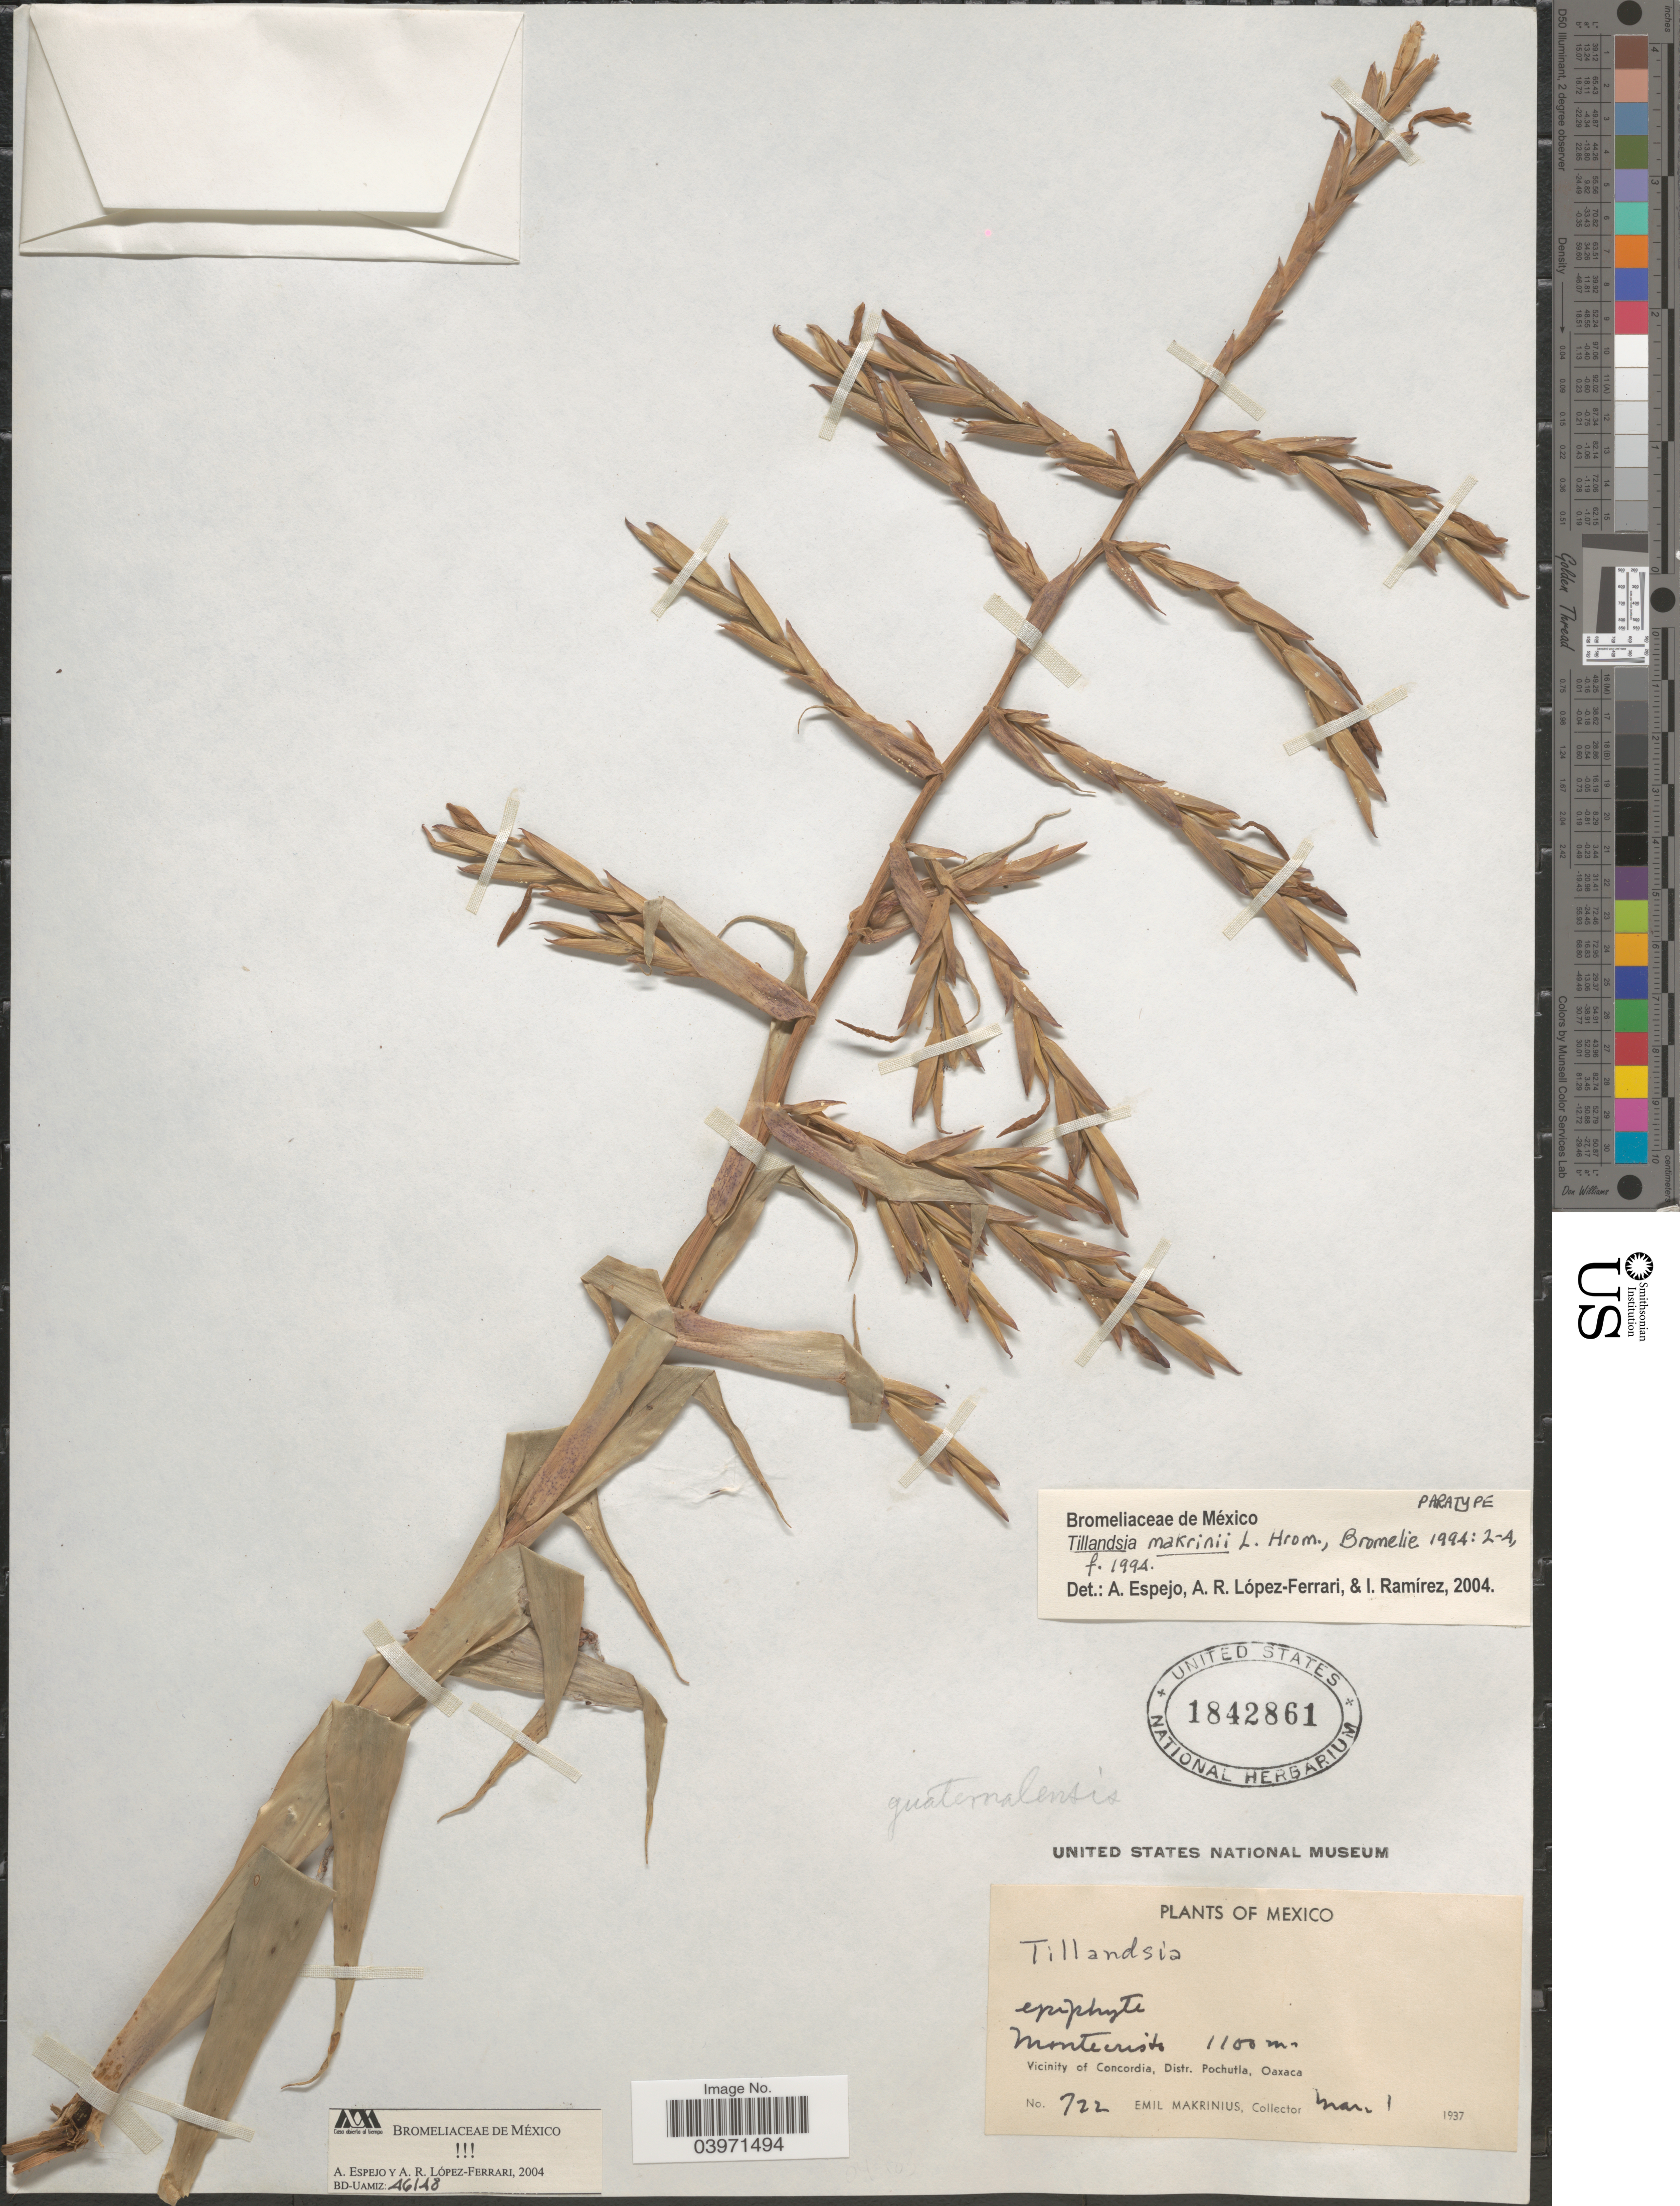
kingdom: Plantae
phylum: Tracheophyta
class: Liliopsida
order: Poales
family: Bromeliaceae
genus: Tillandsia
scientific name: Tillandsia makrinii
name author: L. Hrom.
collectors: E. Makrinius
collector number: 722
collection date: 1937-03-01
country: Mexico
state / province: Oaxaca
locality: Montecristo. Vicinity of Concordia, Distr. Pochutla.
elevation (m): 1100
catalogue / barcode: US 1842861